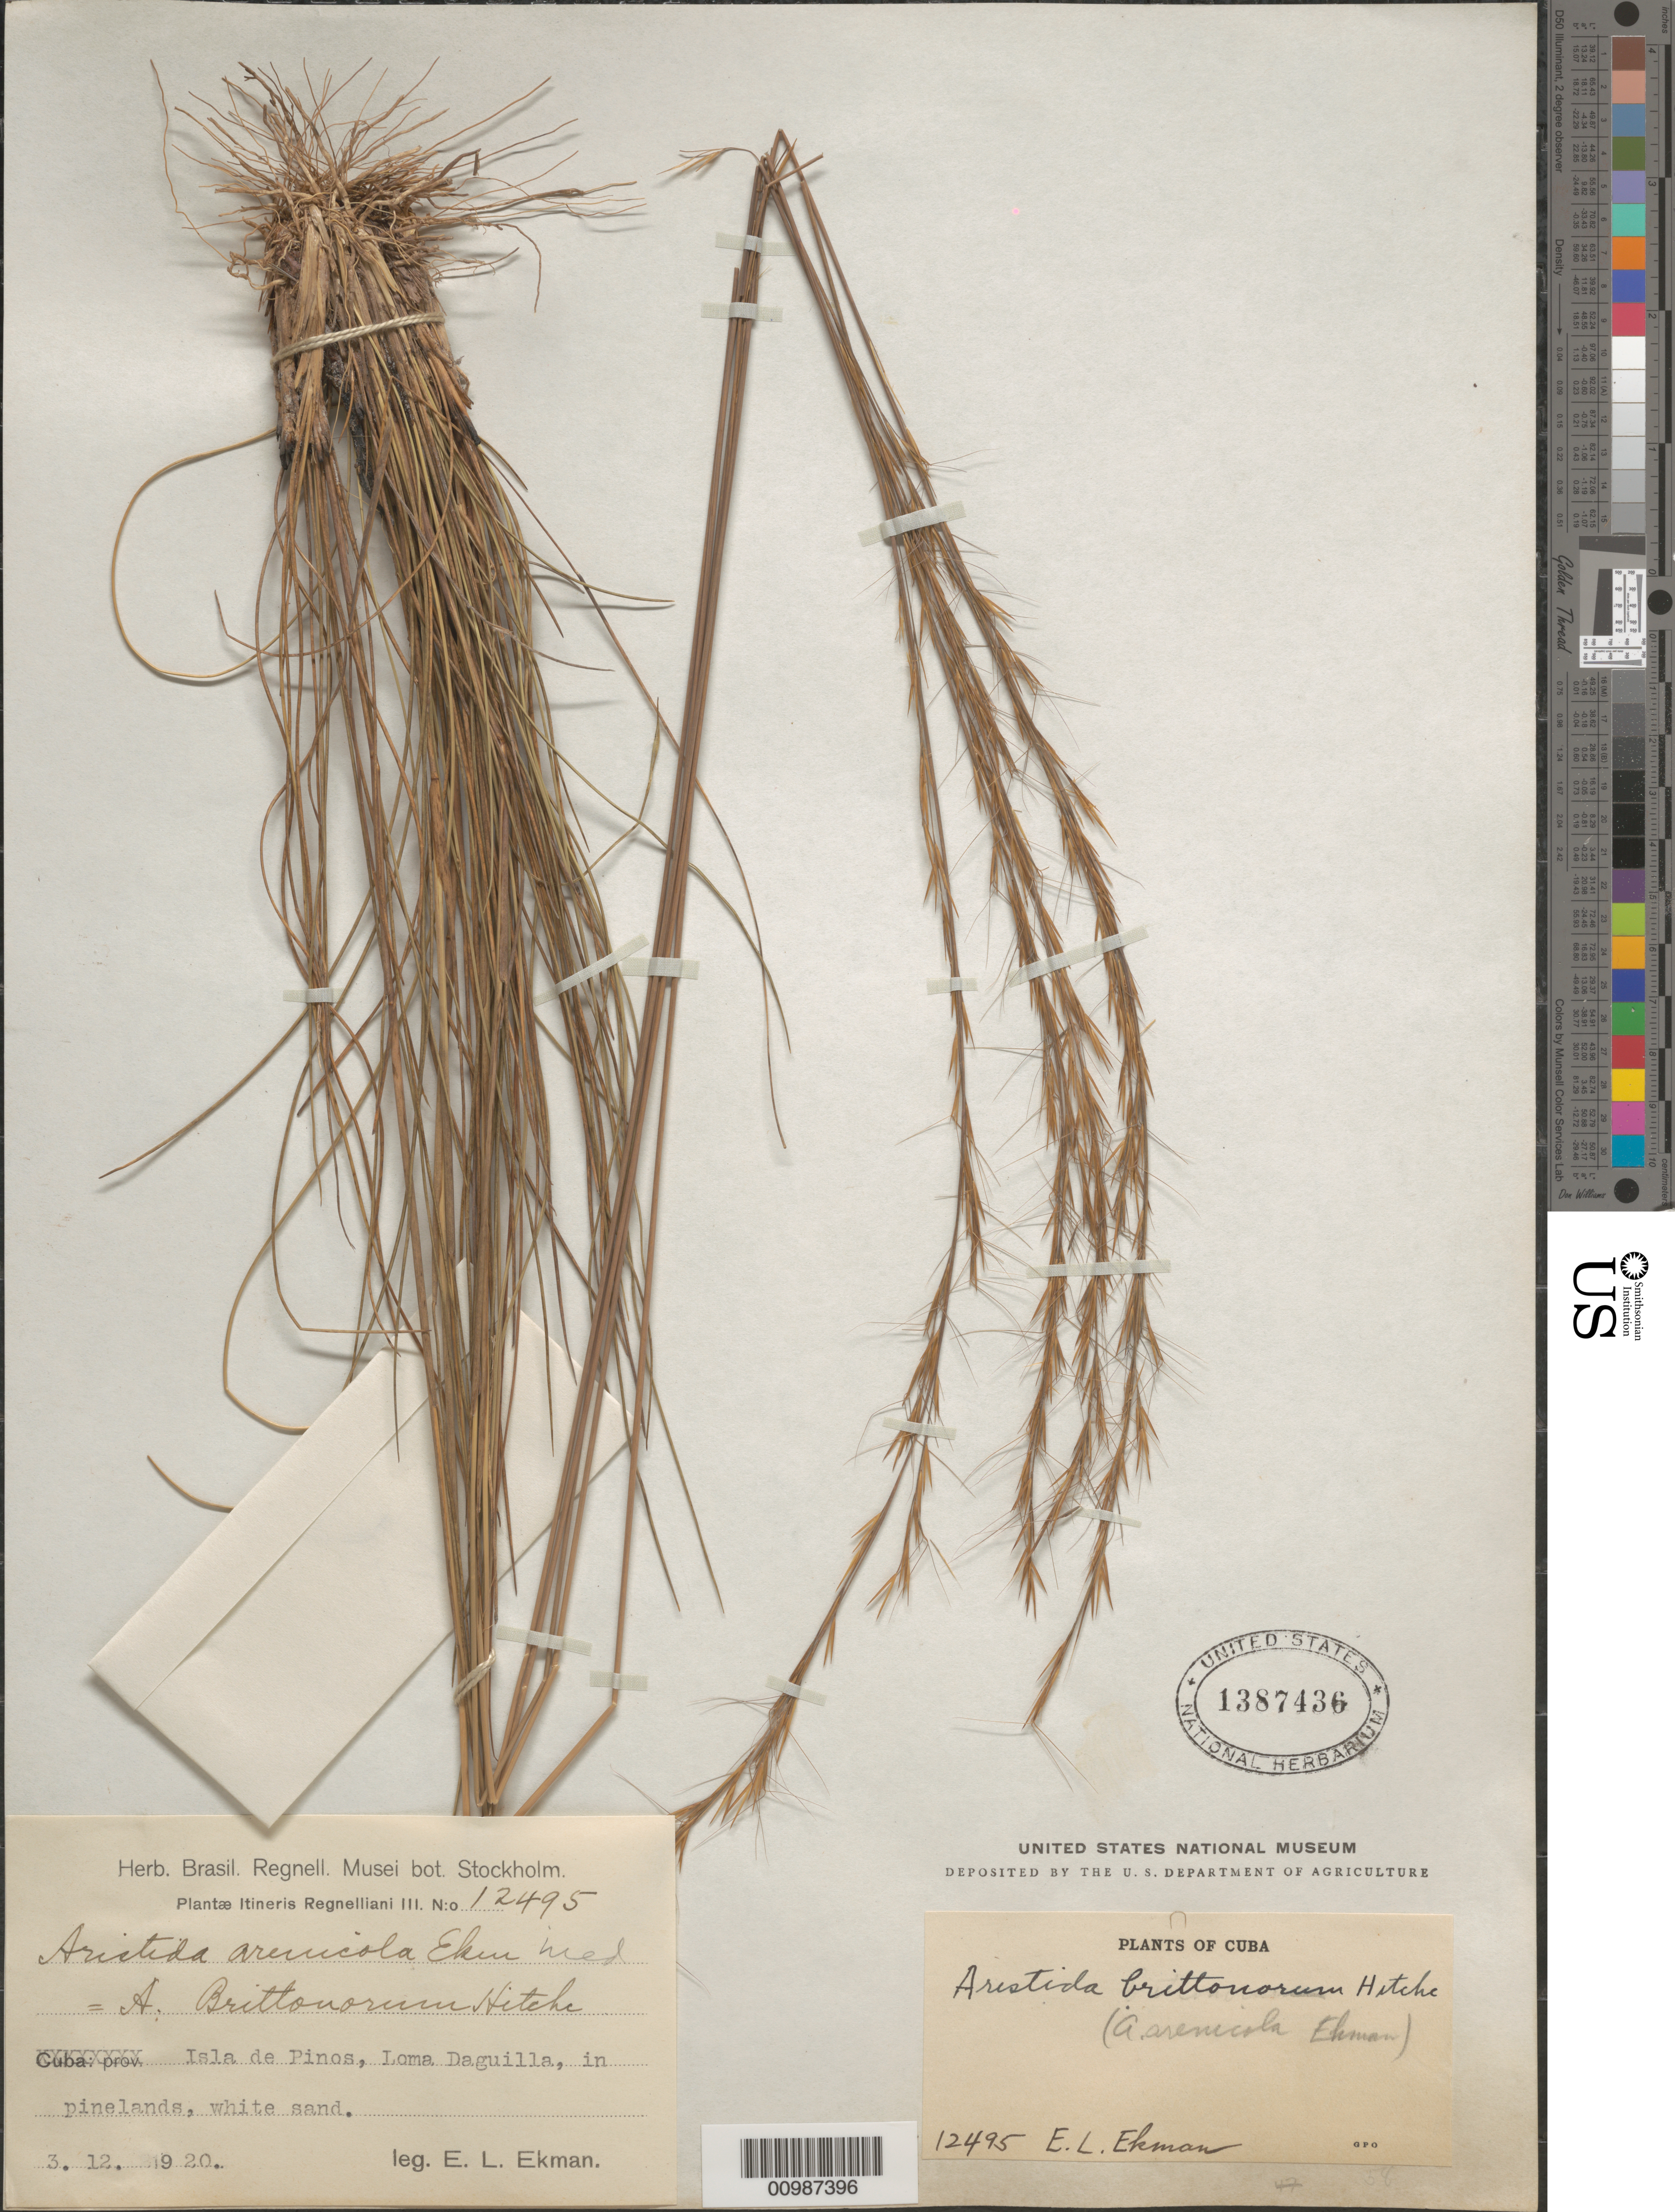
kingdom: Plantae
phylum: Tracheophyta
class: Liliopsida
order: Poales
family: Poaceae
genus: Aristida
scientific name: Aristida brittonorum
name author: Hitchc.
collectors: E. L. Ekman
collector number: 12495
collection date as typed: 12 Mar 1920 or 03 Dec 1920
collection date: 1920-03-12 or 1920-12-03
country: Cuba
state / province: Isla de la Juventud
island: Isla de la Juventud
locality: Loma Daguilla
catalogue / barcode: US 1387436